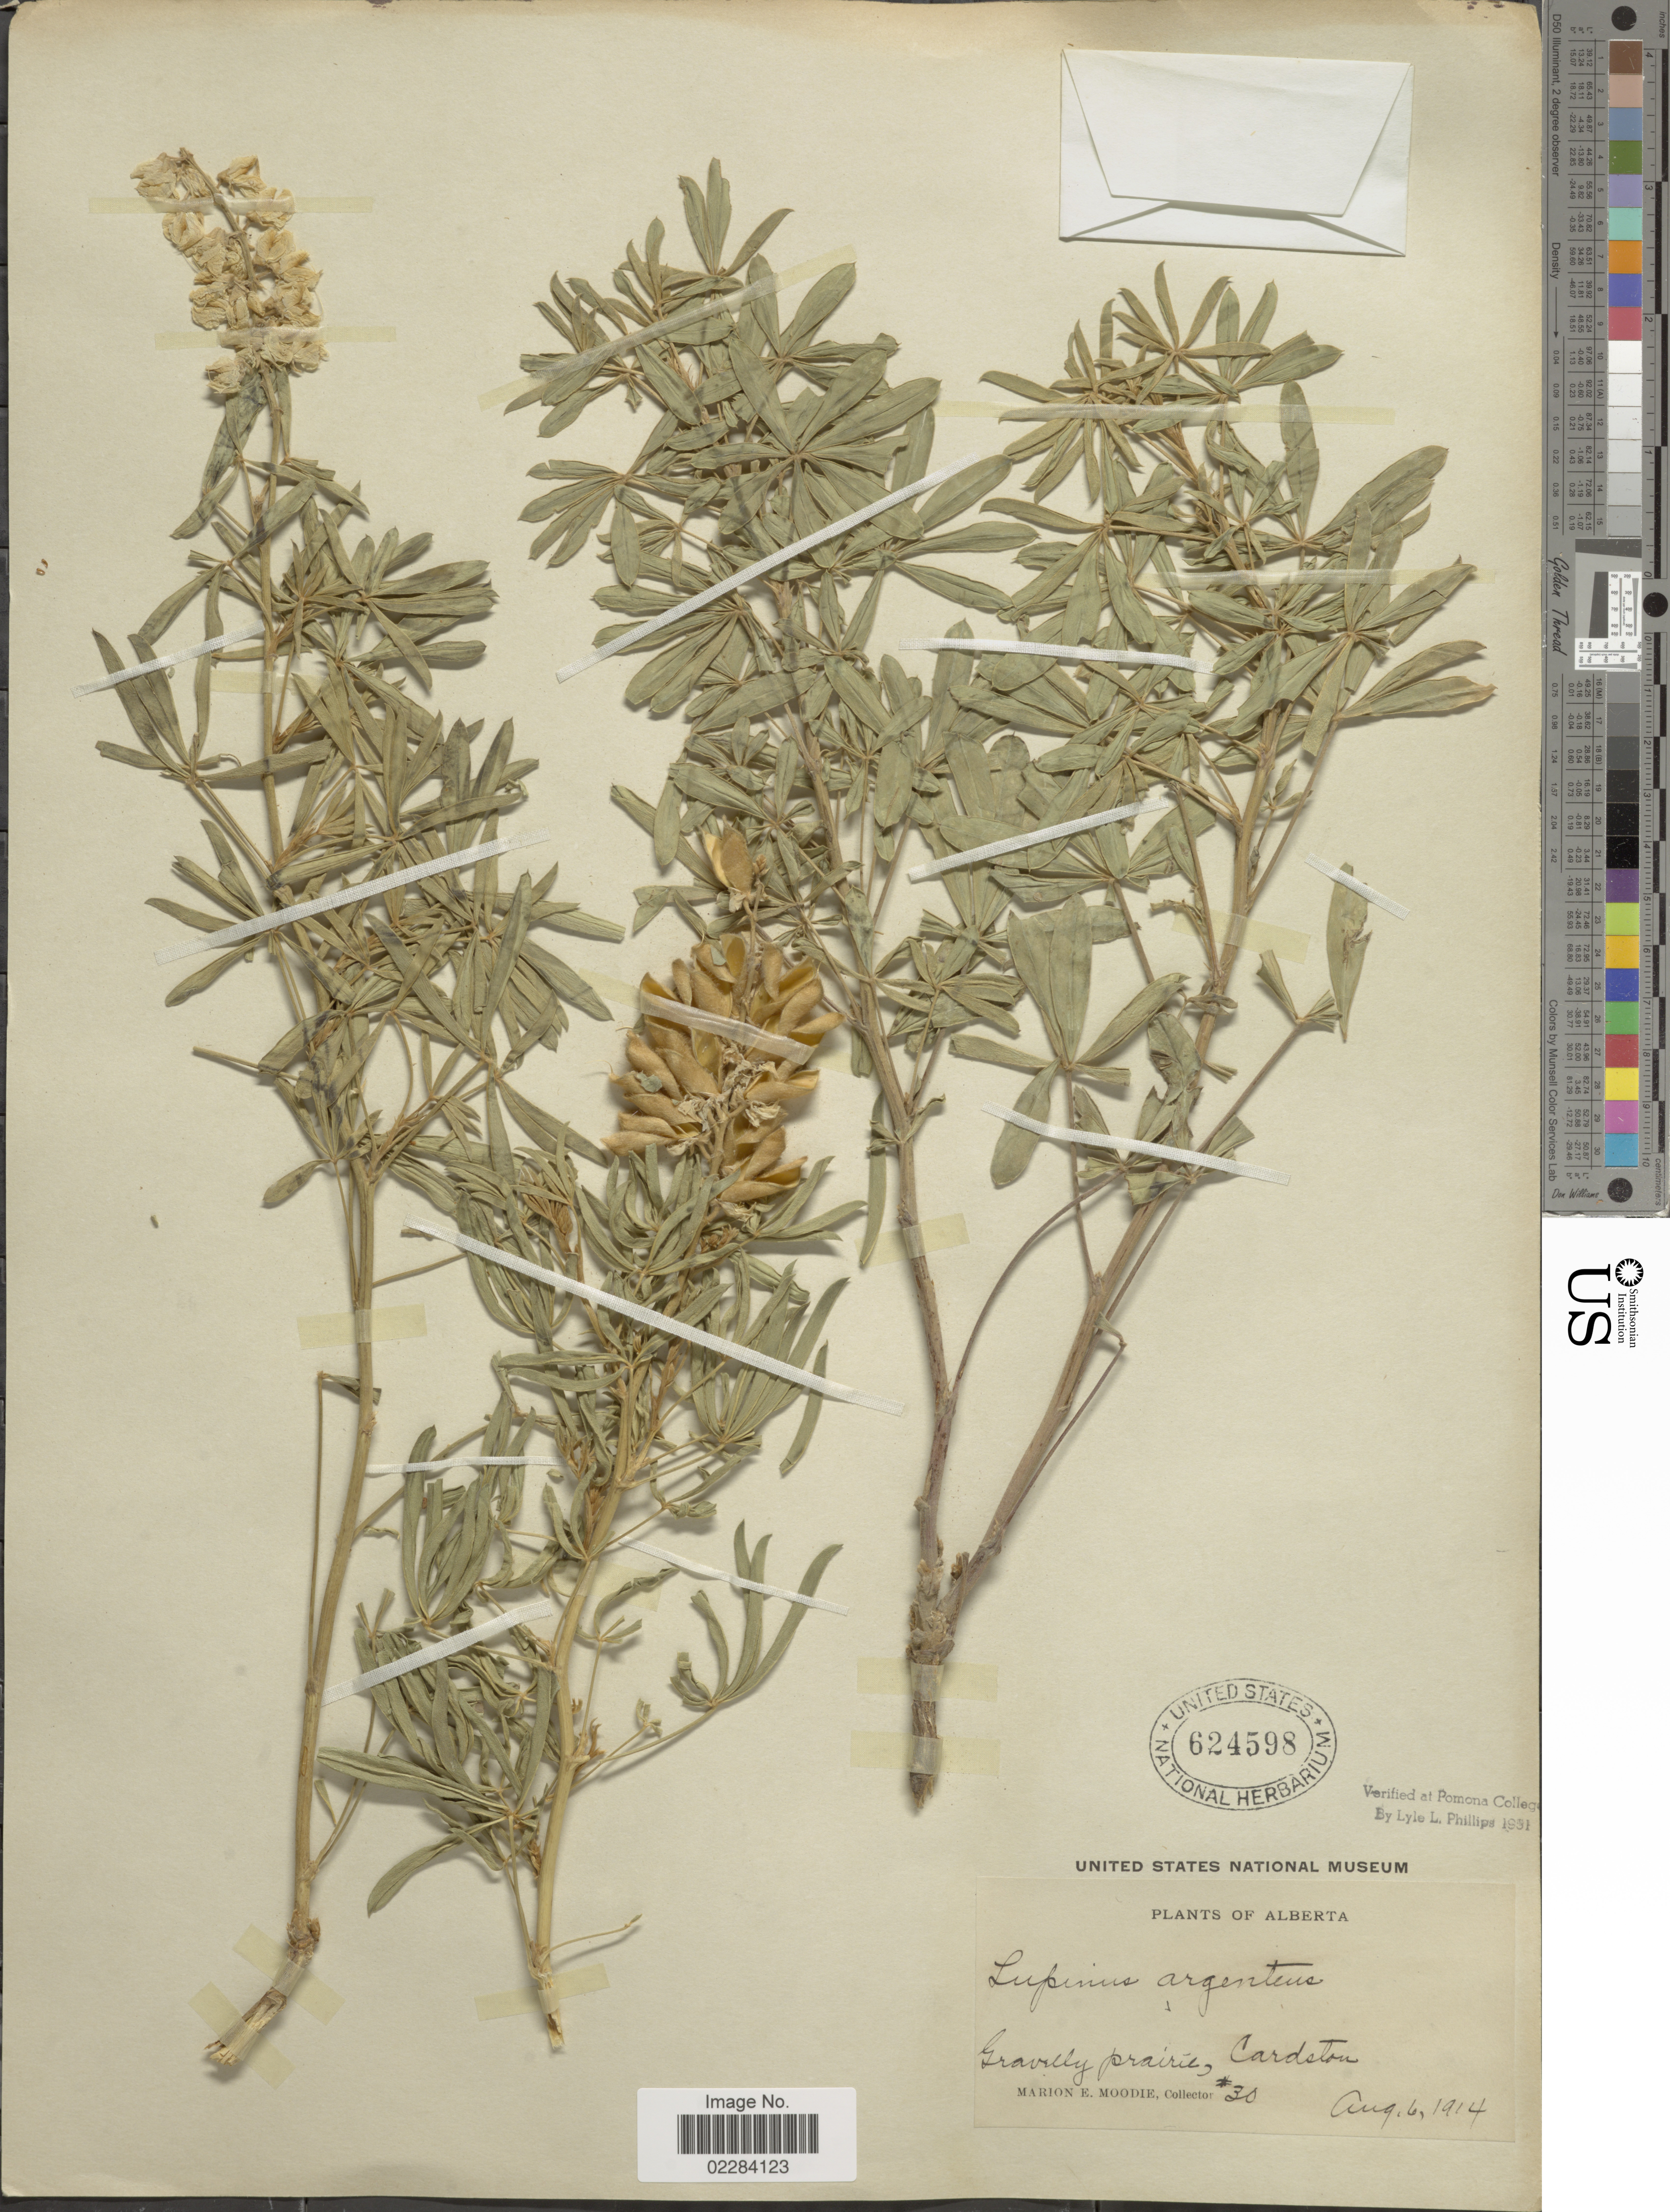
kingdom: Plantae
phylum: Tracheophyta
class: Magnoliopsida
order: Fabales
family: Fabaceae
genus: Lupinus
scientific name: Lupinus argenteus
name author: Pursh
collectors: M. E. Moodie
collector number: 30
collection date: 1914-08-06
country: Canada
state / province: Alberta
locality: Gravelly prairie, Cardston.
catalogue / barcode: US 624598